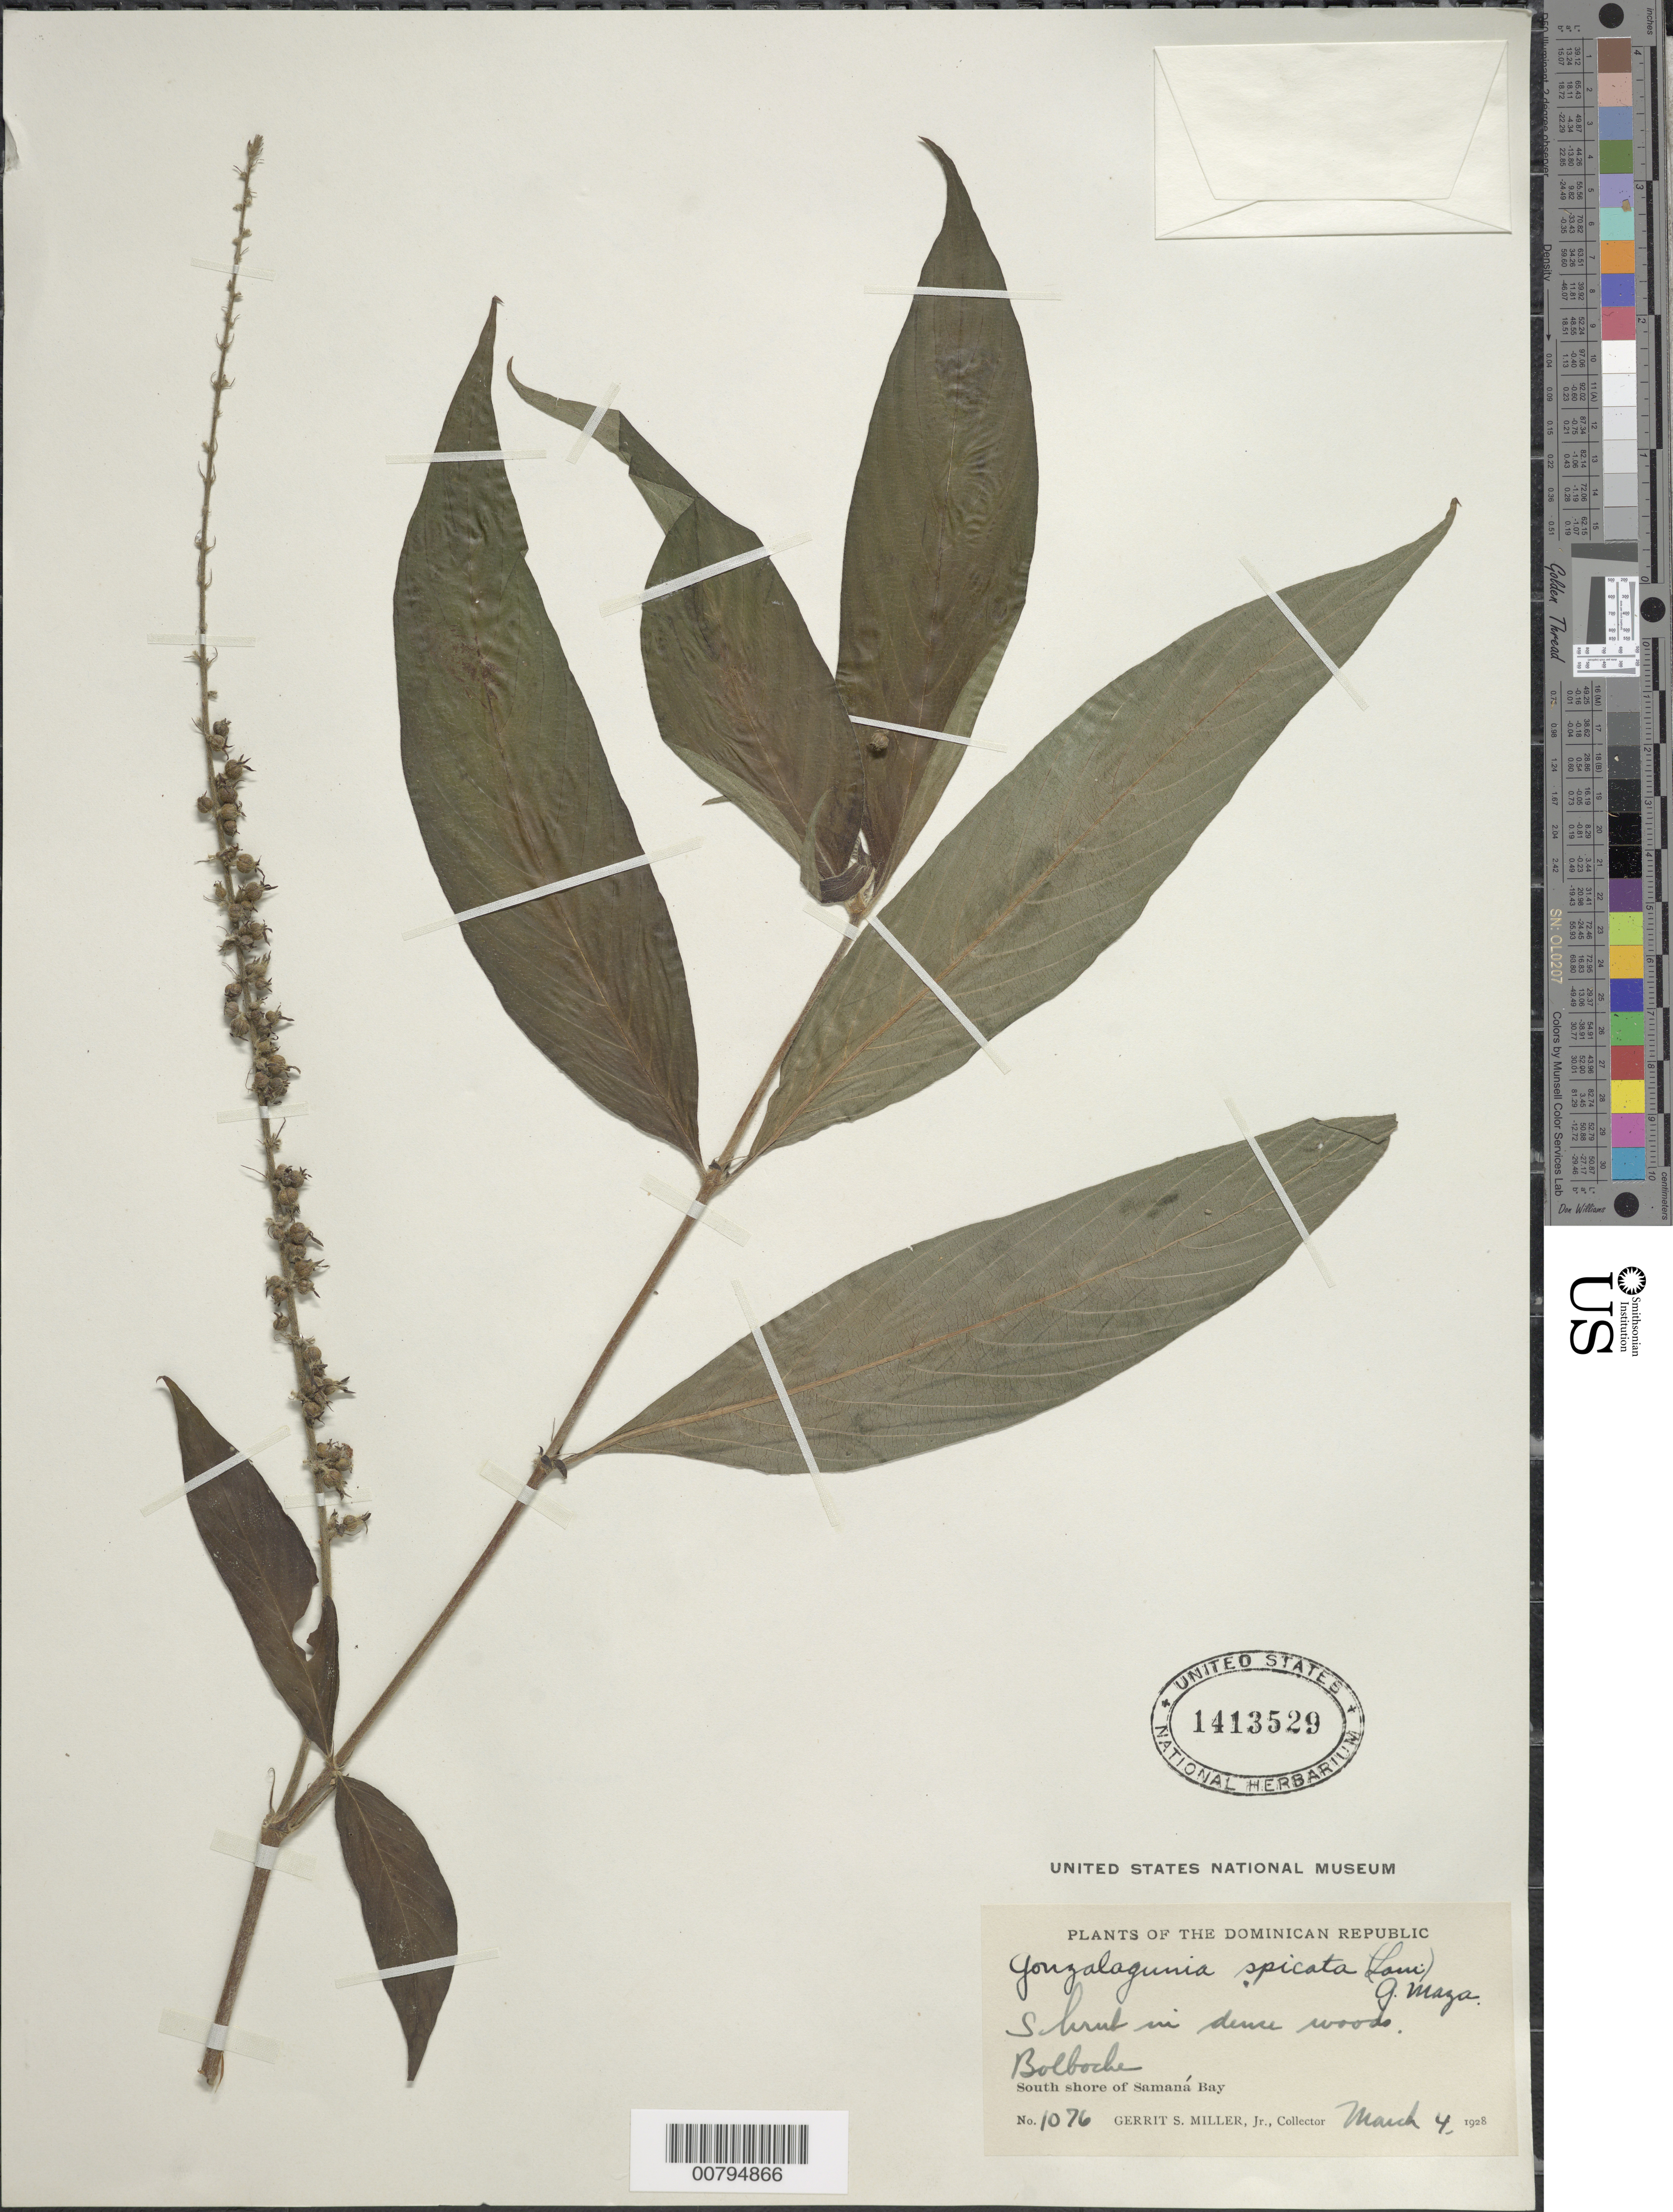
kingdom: Plantae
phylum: Tracheophyta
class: Magnoliopsida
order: Gentianales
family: Rubiaceae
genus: Gonzalagunia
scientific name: Gonzalagunia hirsuta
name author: Schum.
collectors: G. S. Miller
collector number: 1076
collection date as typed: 04 Mar 1928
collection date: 1928-03-04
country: Dominican Republic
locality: South shore of Samana Bay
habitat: In dense woods near shore of bay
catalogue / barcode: US 1413529